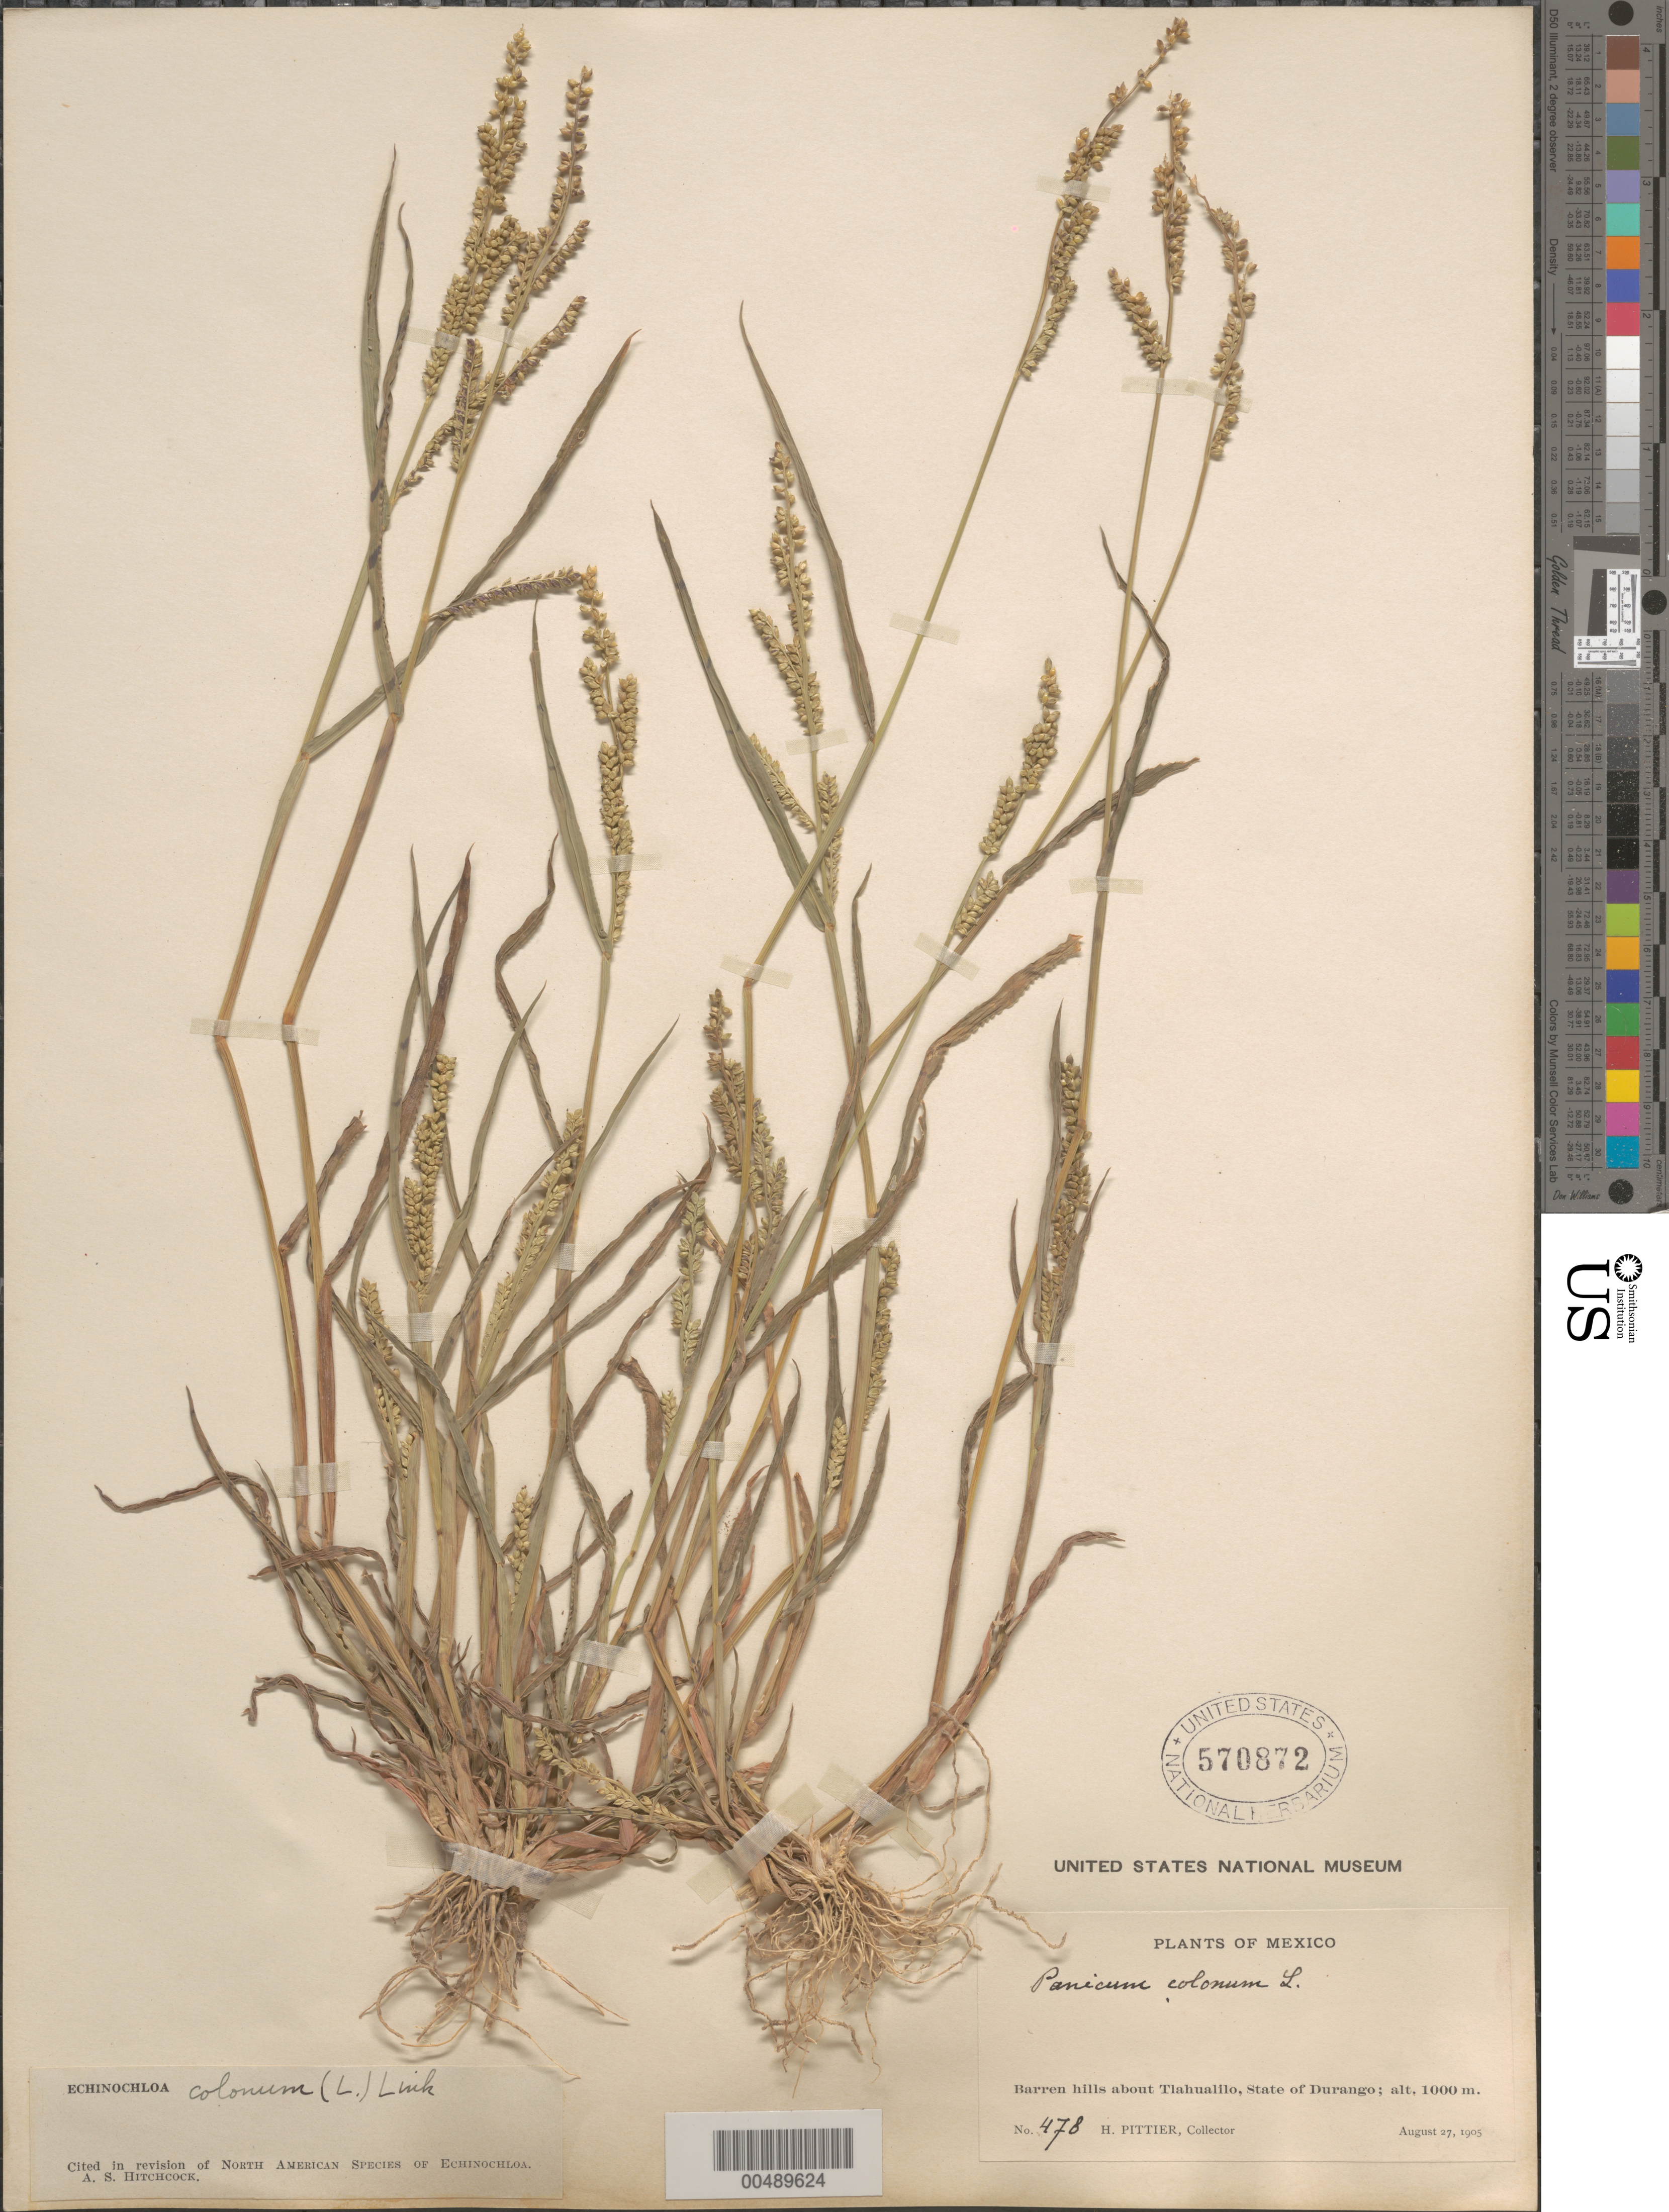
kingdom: Plantae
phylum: Tracheophyta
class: Liliopsida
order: Poales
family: Poaceae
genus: Echinochloa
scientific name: Echinochloa colona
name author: (L.) Link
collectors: H. F. Pittier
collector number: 478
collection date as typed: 27 Aug 1905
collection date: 1905-08-27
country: Mexico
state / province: Durango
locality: About Tlahualilo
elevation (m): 1000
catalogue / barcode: US 570872